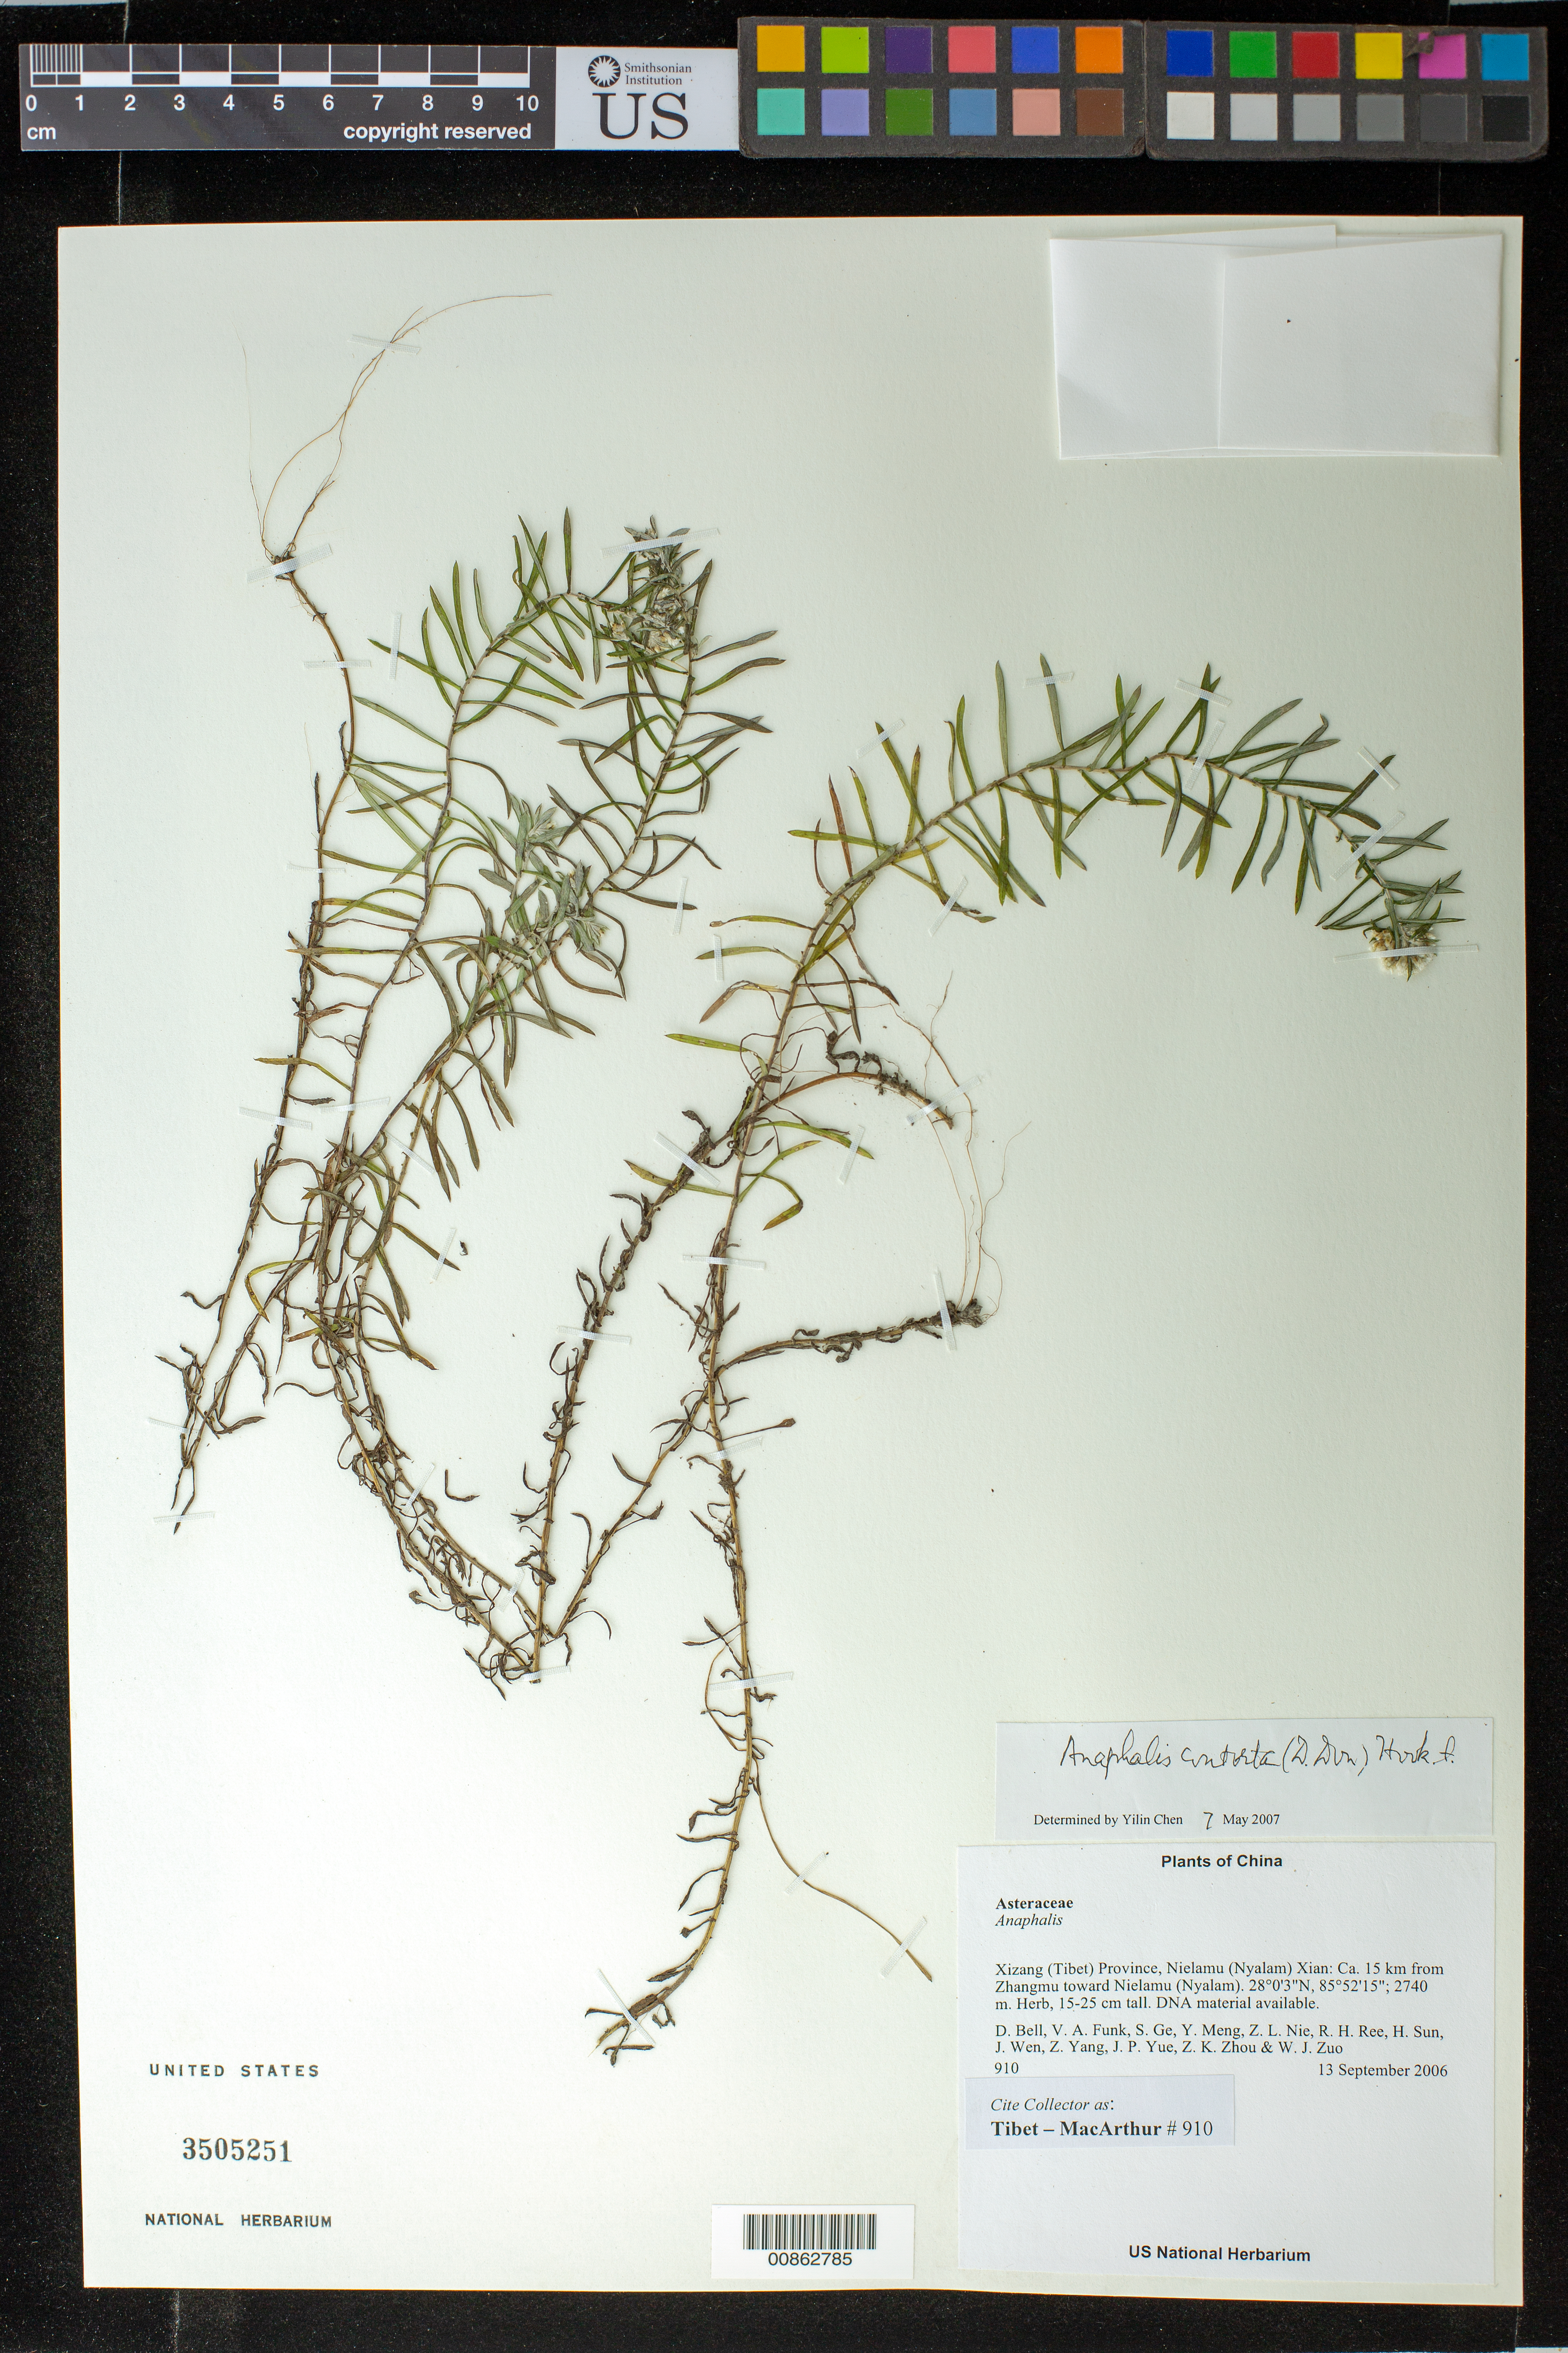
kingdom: Plantae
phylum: Tracheophyta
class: Magnoliopsida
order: Asterales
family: Asteraceae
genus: Anaphalis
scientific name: Anaphalis contorta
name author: (D. Don) Hook. f.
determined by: Yilin Chen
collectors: Tibet-MacArthur, D. A. Bell, V. Funk, S. Ge, Y. Meng, Z. Nie, R. Ree, H. Sun, J. Wen, Z. Yang, J. Yue, Z. Zhou & W. Zuo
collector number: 910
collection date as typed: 13 Sep 2006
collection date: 2006-09-13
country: China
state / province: Xizang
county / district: Nielamu (Nyalam) Xian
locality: Ca. 15 km from Zhangmu toward Nielamu (Nyalam).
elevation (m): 2740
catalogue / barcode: US 3505251